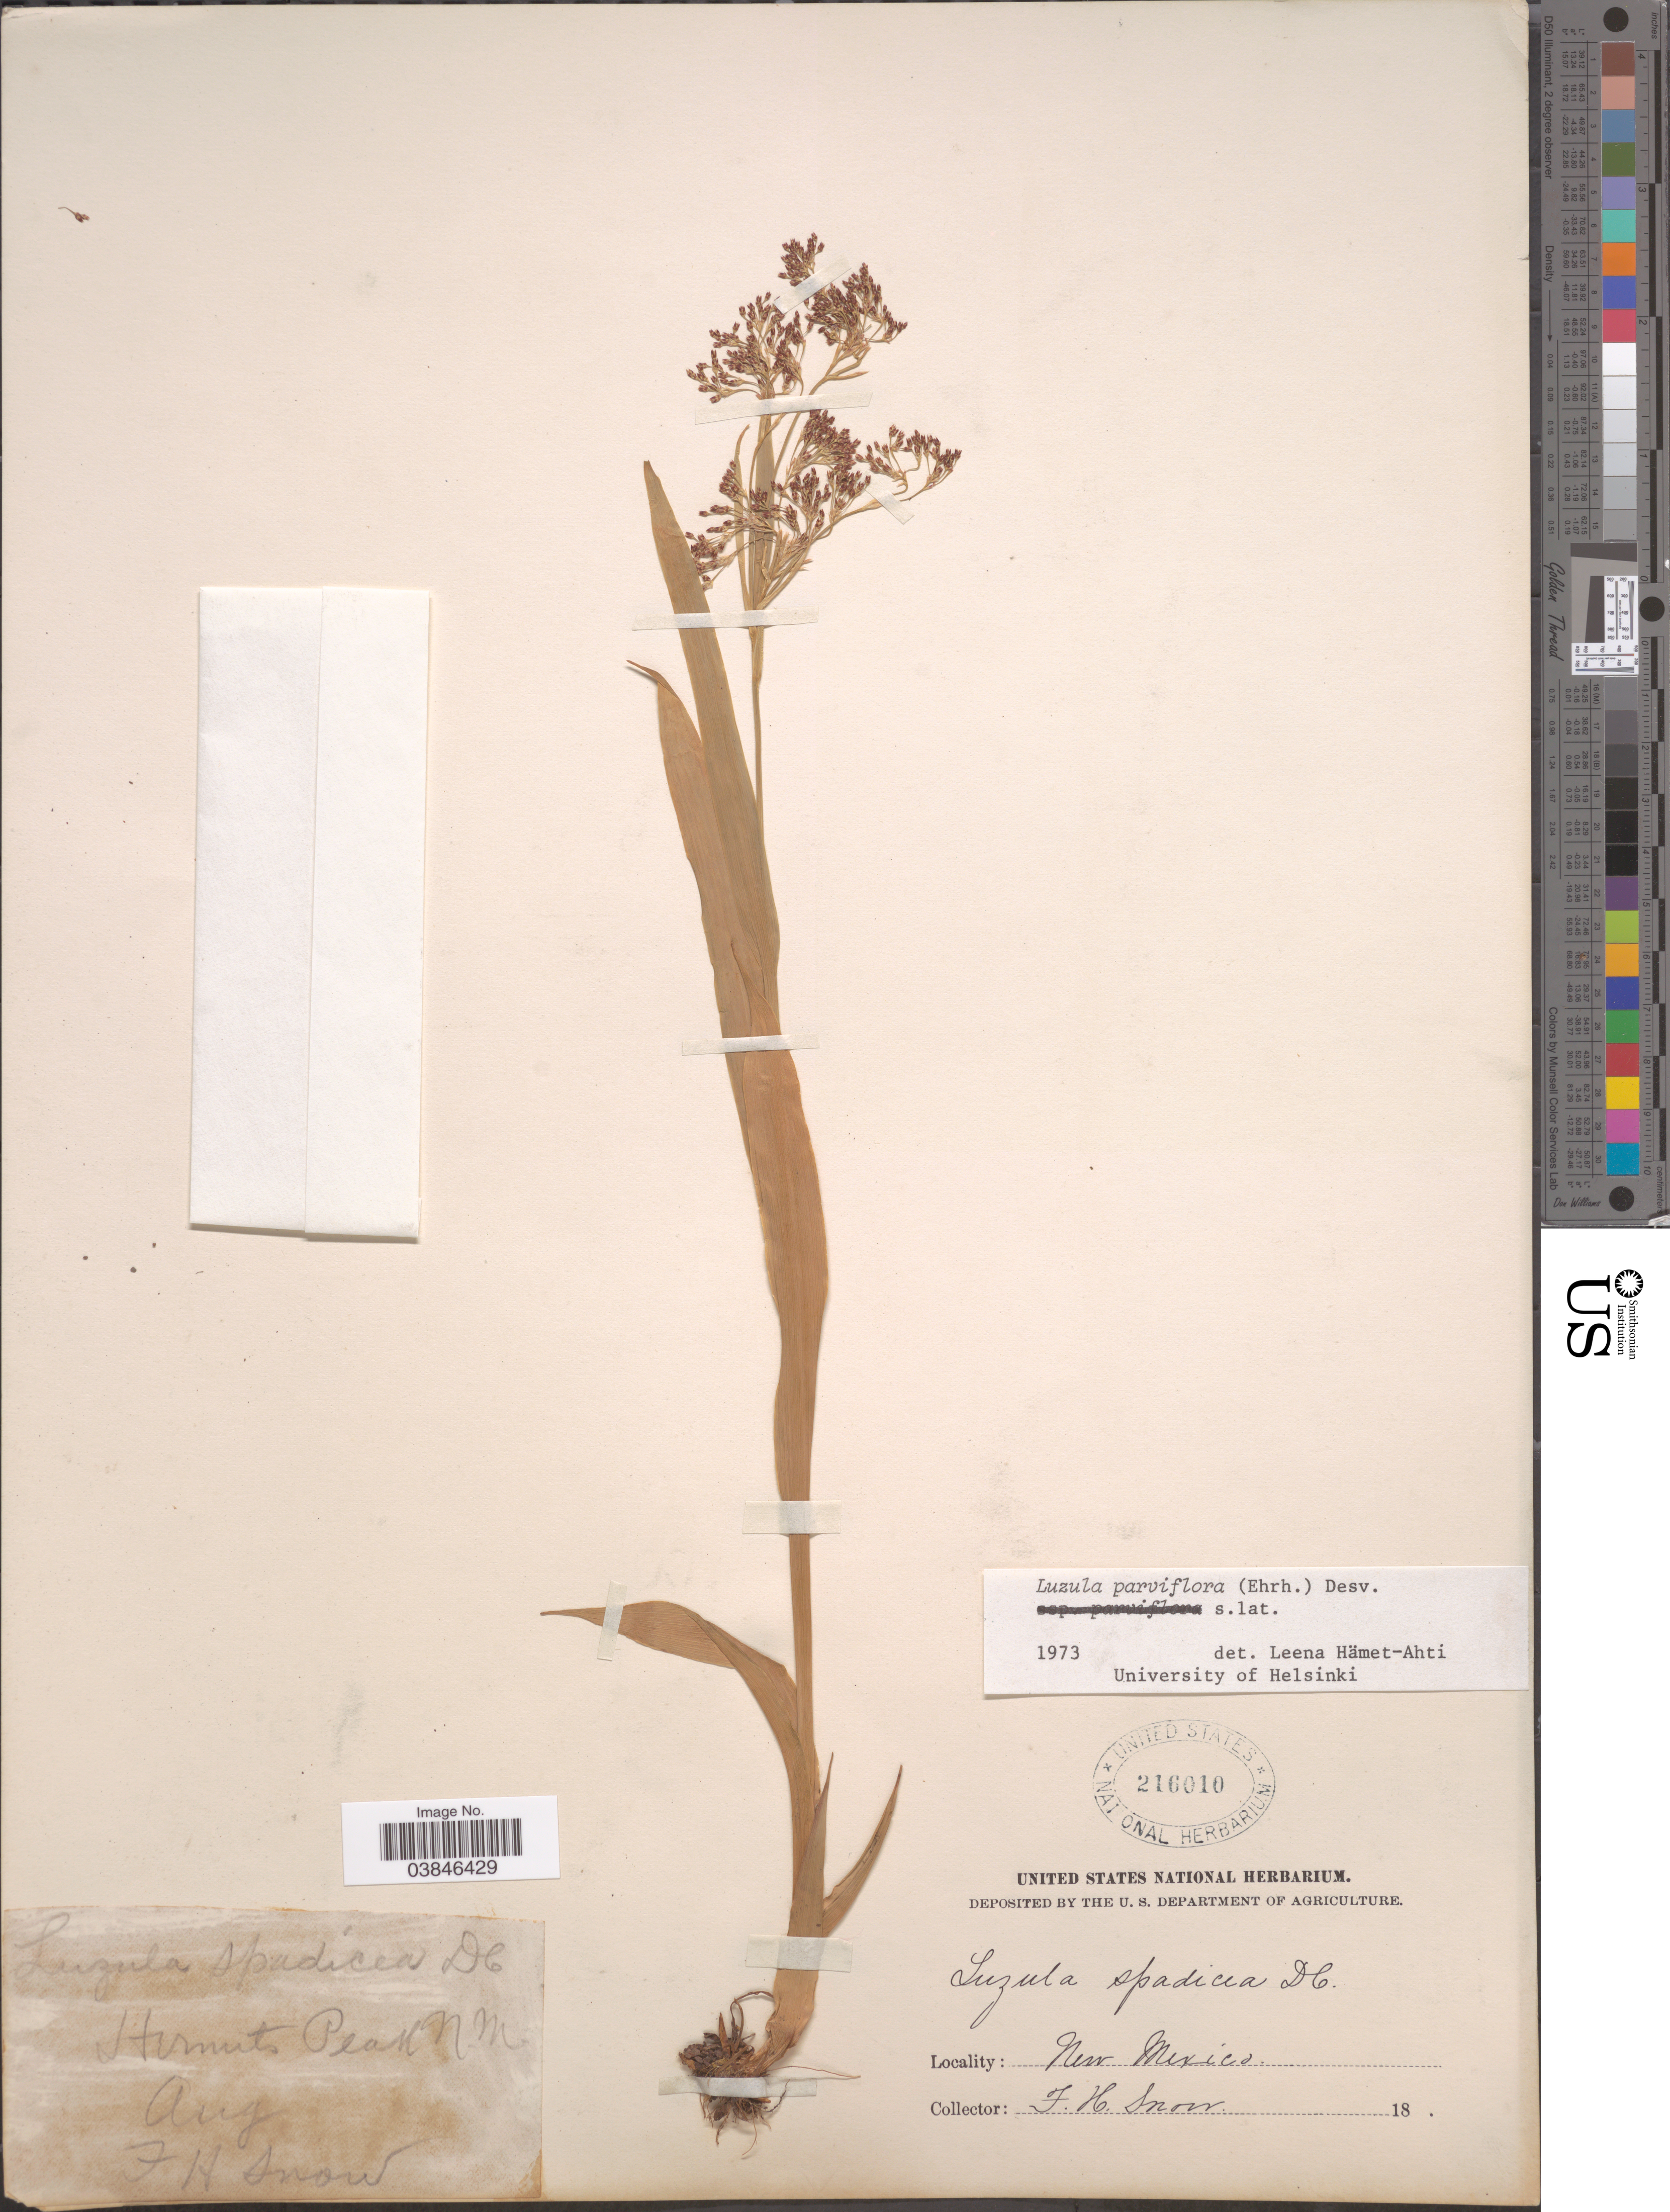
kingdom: Plantae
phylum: Tracheophyta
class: Liliopsida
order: Poales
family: Juncaceae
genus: Luzula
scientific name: Luzula parviflora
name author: (Ehrh.) Desv.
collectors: F. H. Snow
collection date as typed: Aug 18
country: United States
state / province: New Mexico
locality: Hermits Peak.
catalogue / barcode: US 216010